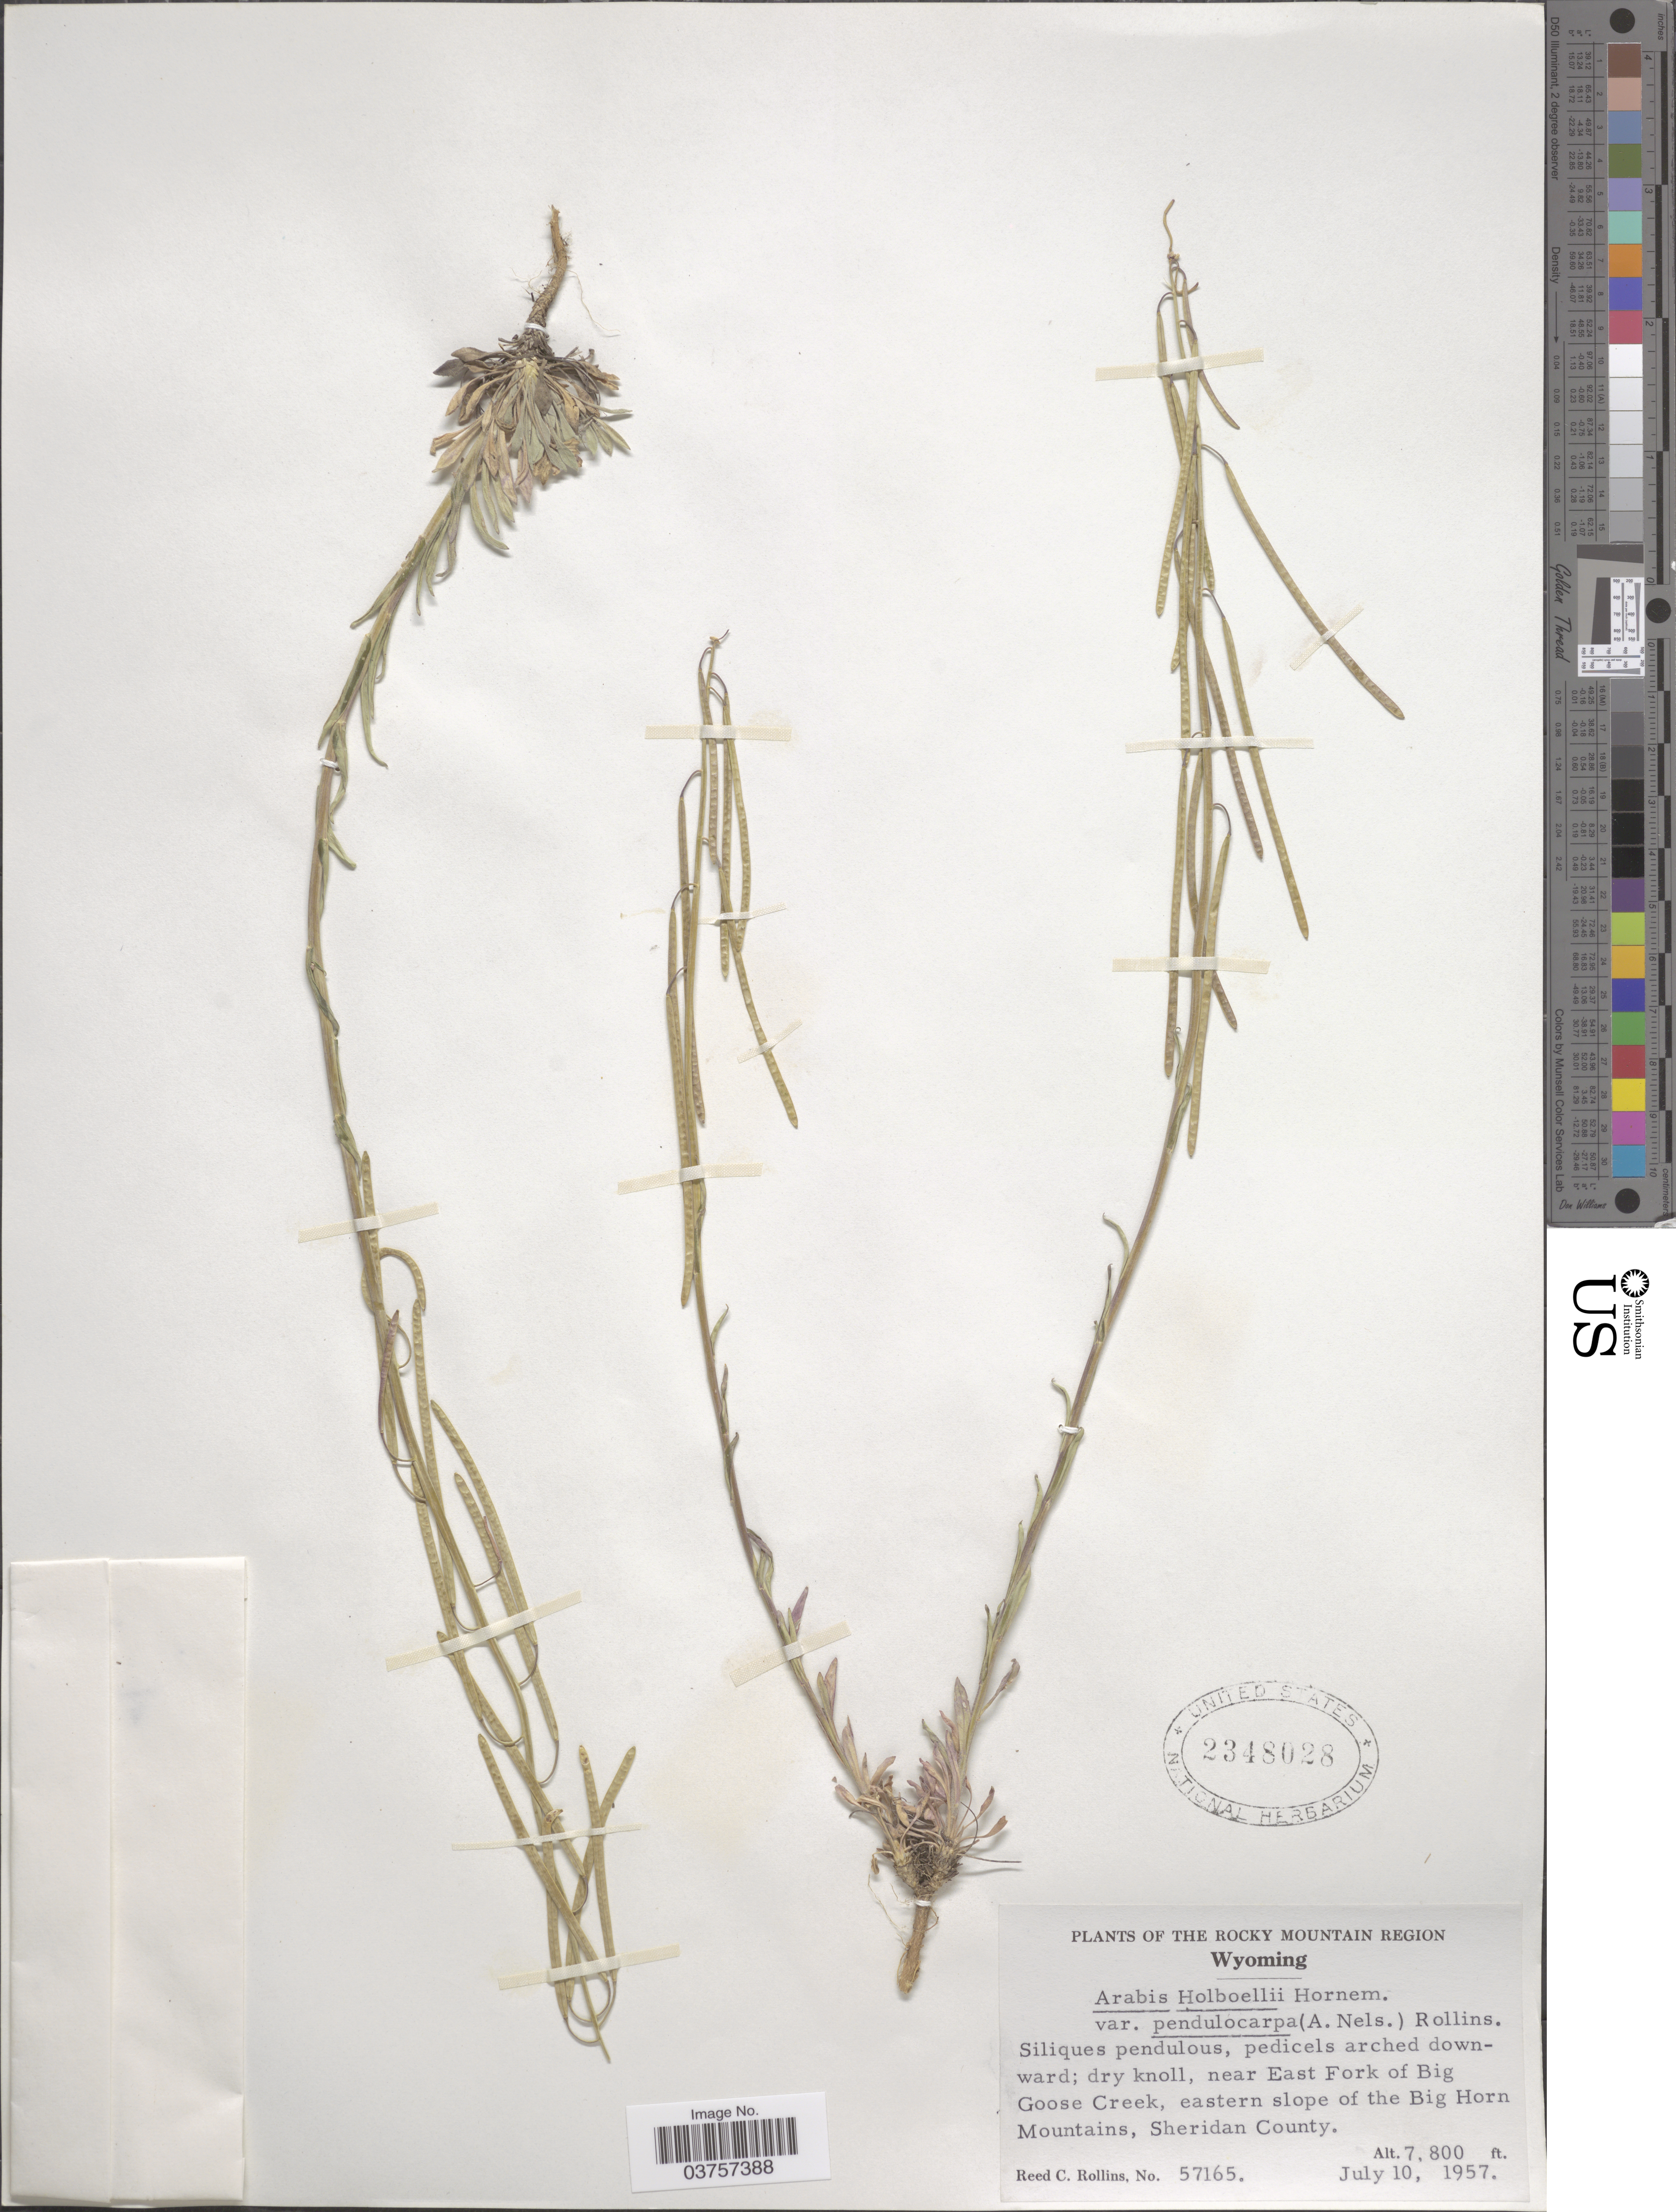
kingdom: Plantae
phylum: Tracheophyta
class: Magnoliopsida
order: Brassicales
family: Brassicaceae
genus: Arabis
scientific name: Arabis holboellii var. pendulocarpa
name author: (A. Nelson) Rollins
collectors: R. C. Rollins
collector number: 57165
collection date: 1957-07-10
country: United States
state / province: Wyoming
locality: The Rocky Mountain Region. Near East Fork of Big Goose Creek, eastern slope of the Big Horn Mountains, Sheridan County.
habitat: dry knoll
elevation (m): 2377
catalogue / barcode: US 2348028